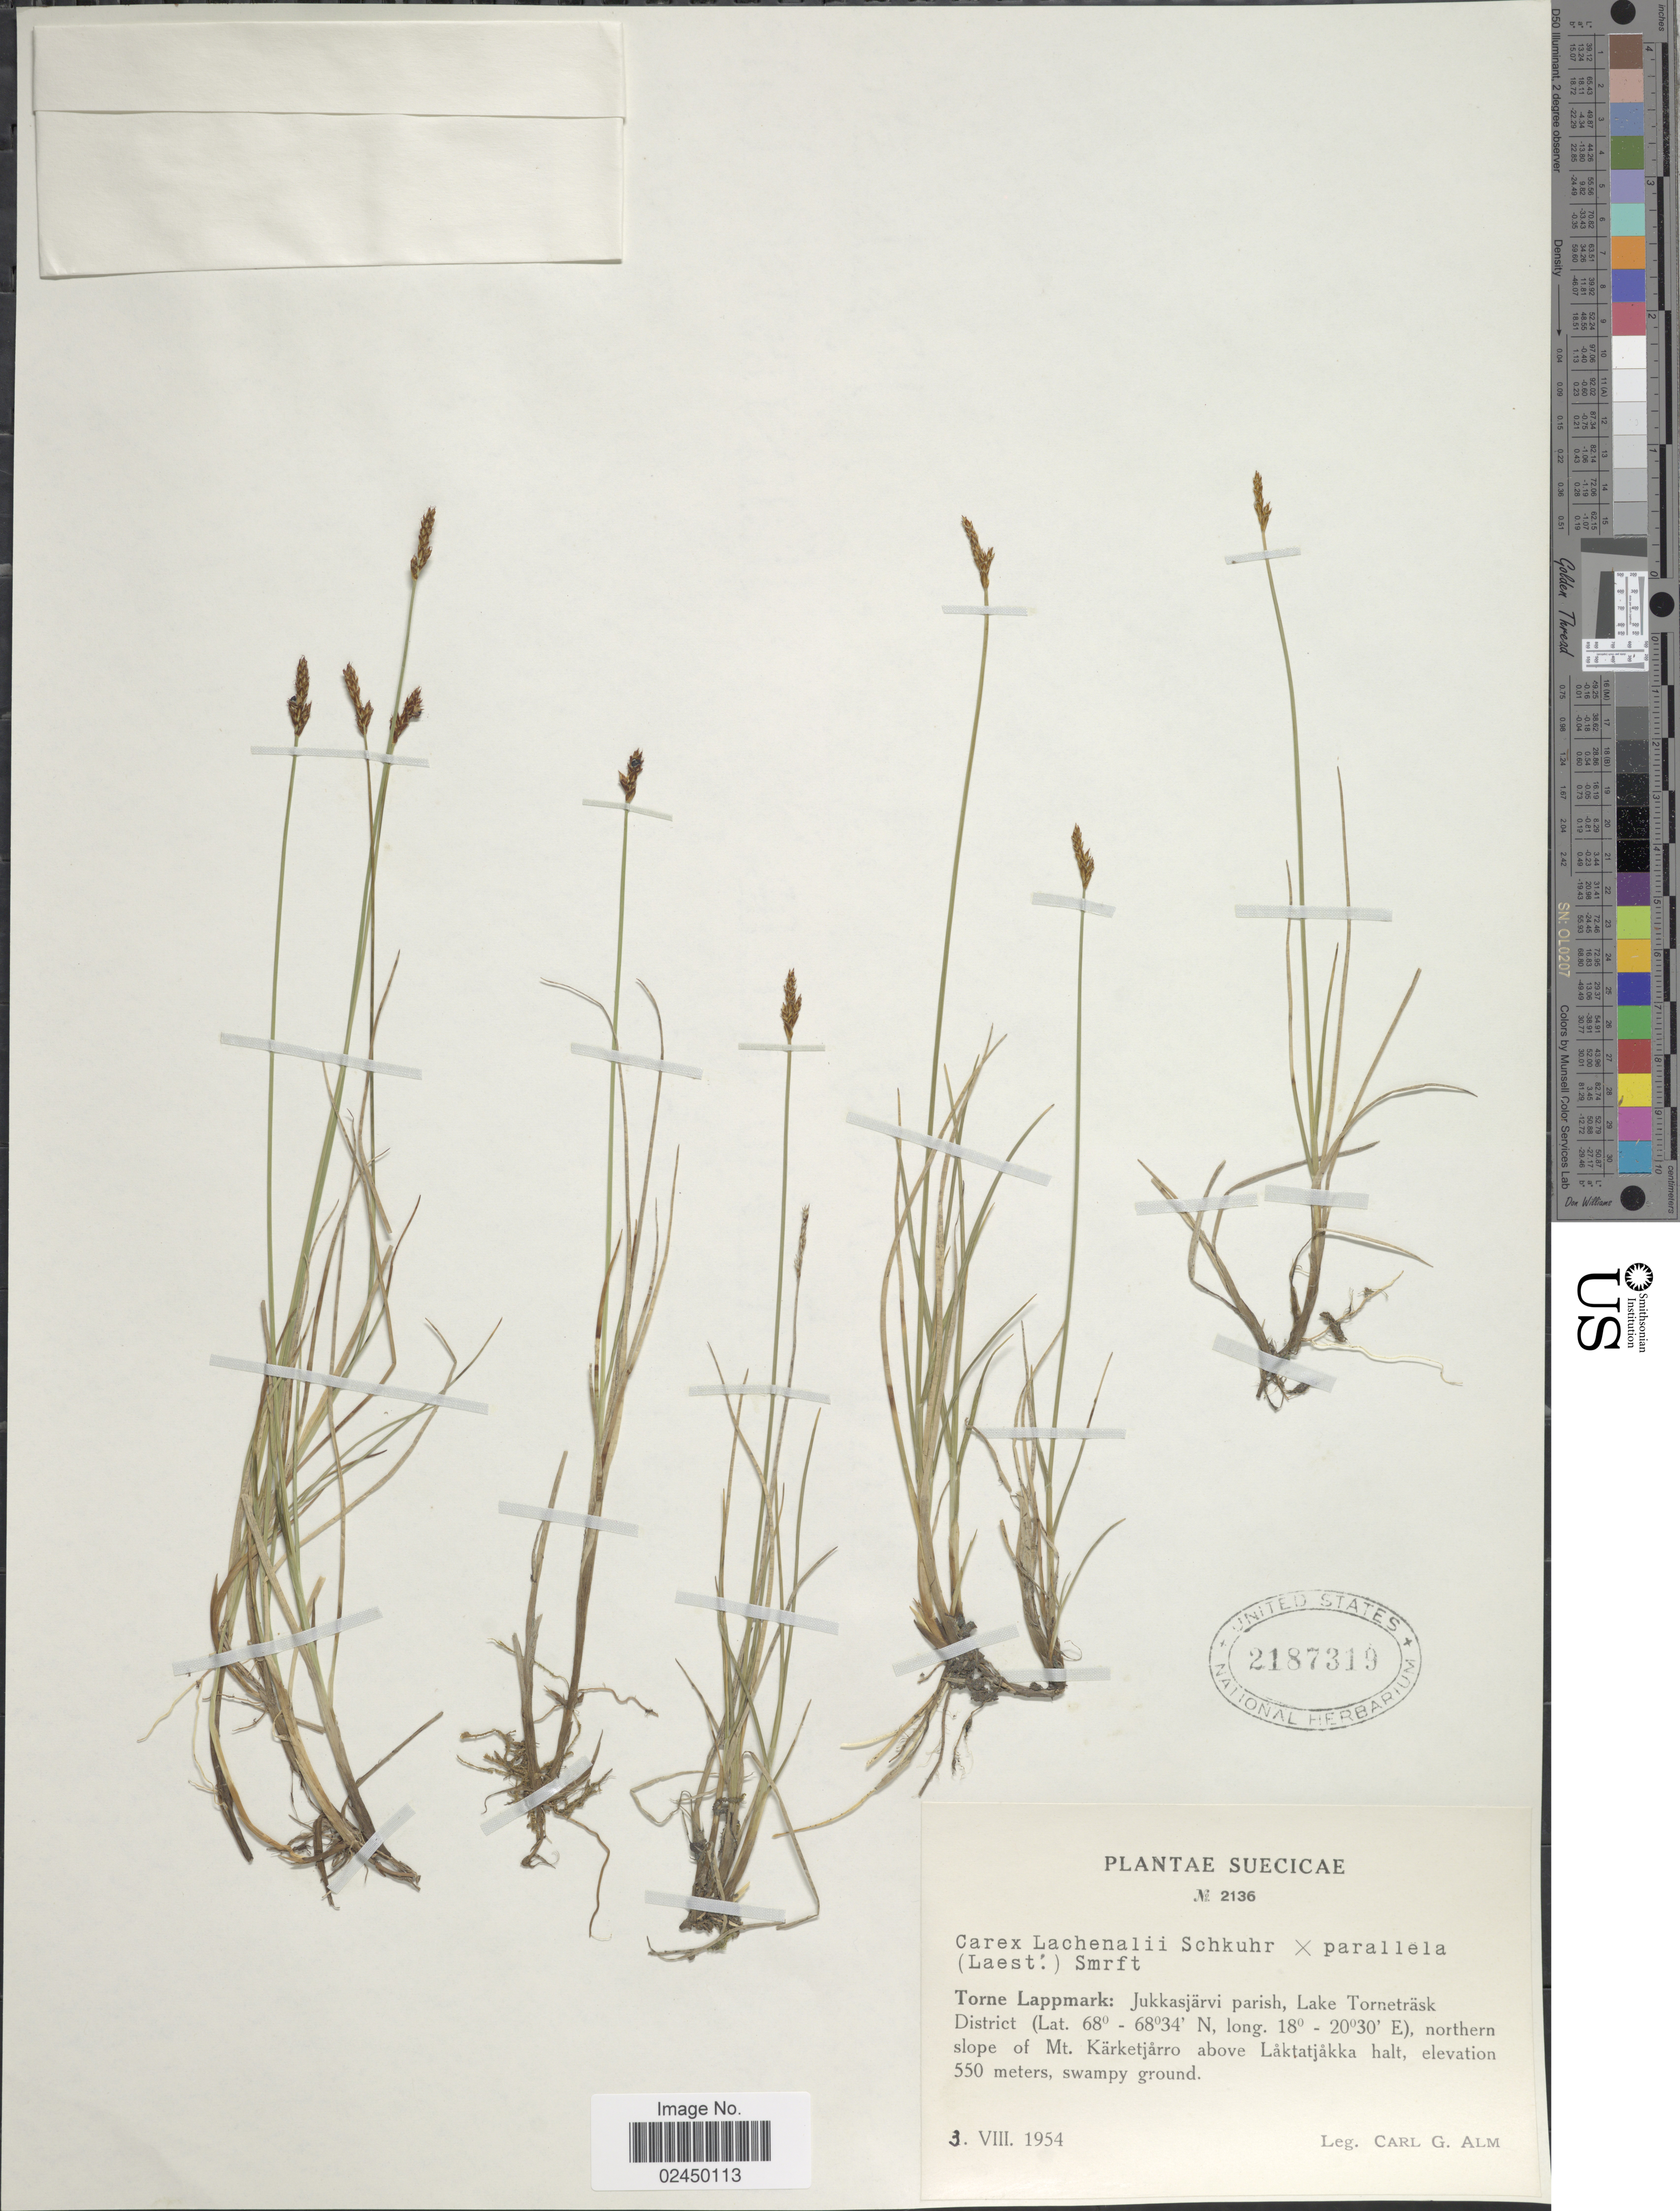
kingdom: Plantae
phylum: Tracheophyta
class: Liliopsida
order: Poales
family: Cyperaceae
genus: Carex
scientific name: Carex lachenalii subsp. lachenalii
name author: Schkuhr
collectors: C. G. Alm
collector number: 2136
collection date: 1954-08-03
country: Sweden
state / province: Norrbotten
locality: Suecicae, Torne Lappmark: Jukkasjärvi parish, Lake Torneträsk District, northern slope of Mt Kärketjårro above Låktatjåkka halt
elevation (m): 550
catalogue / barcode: US 2187319